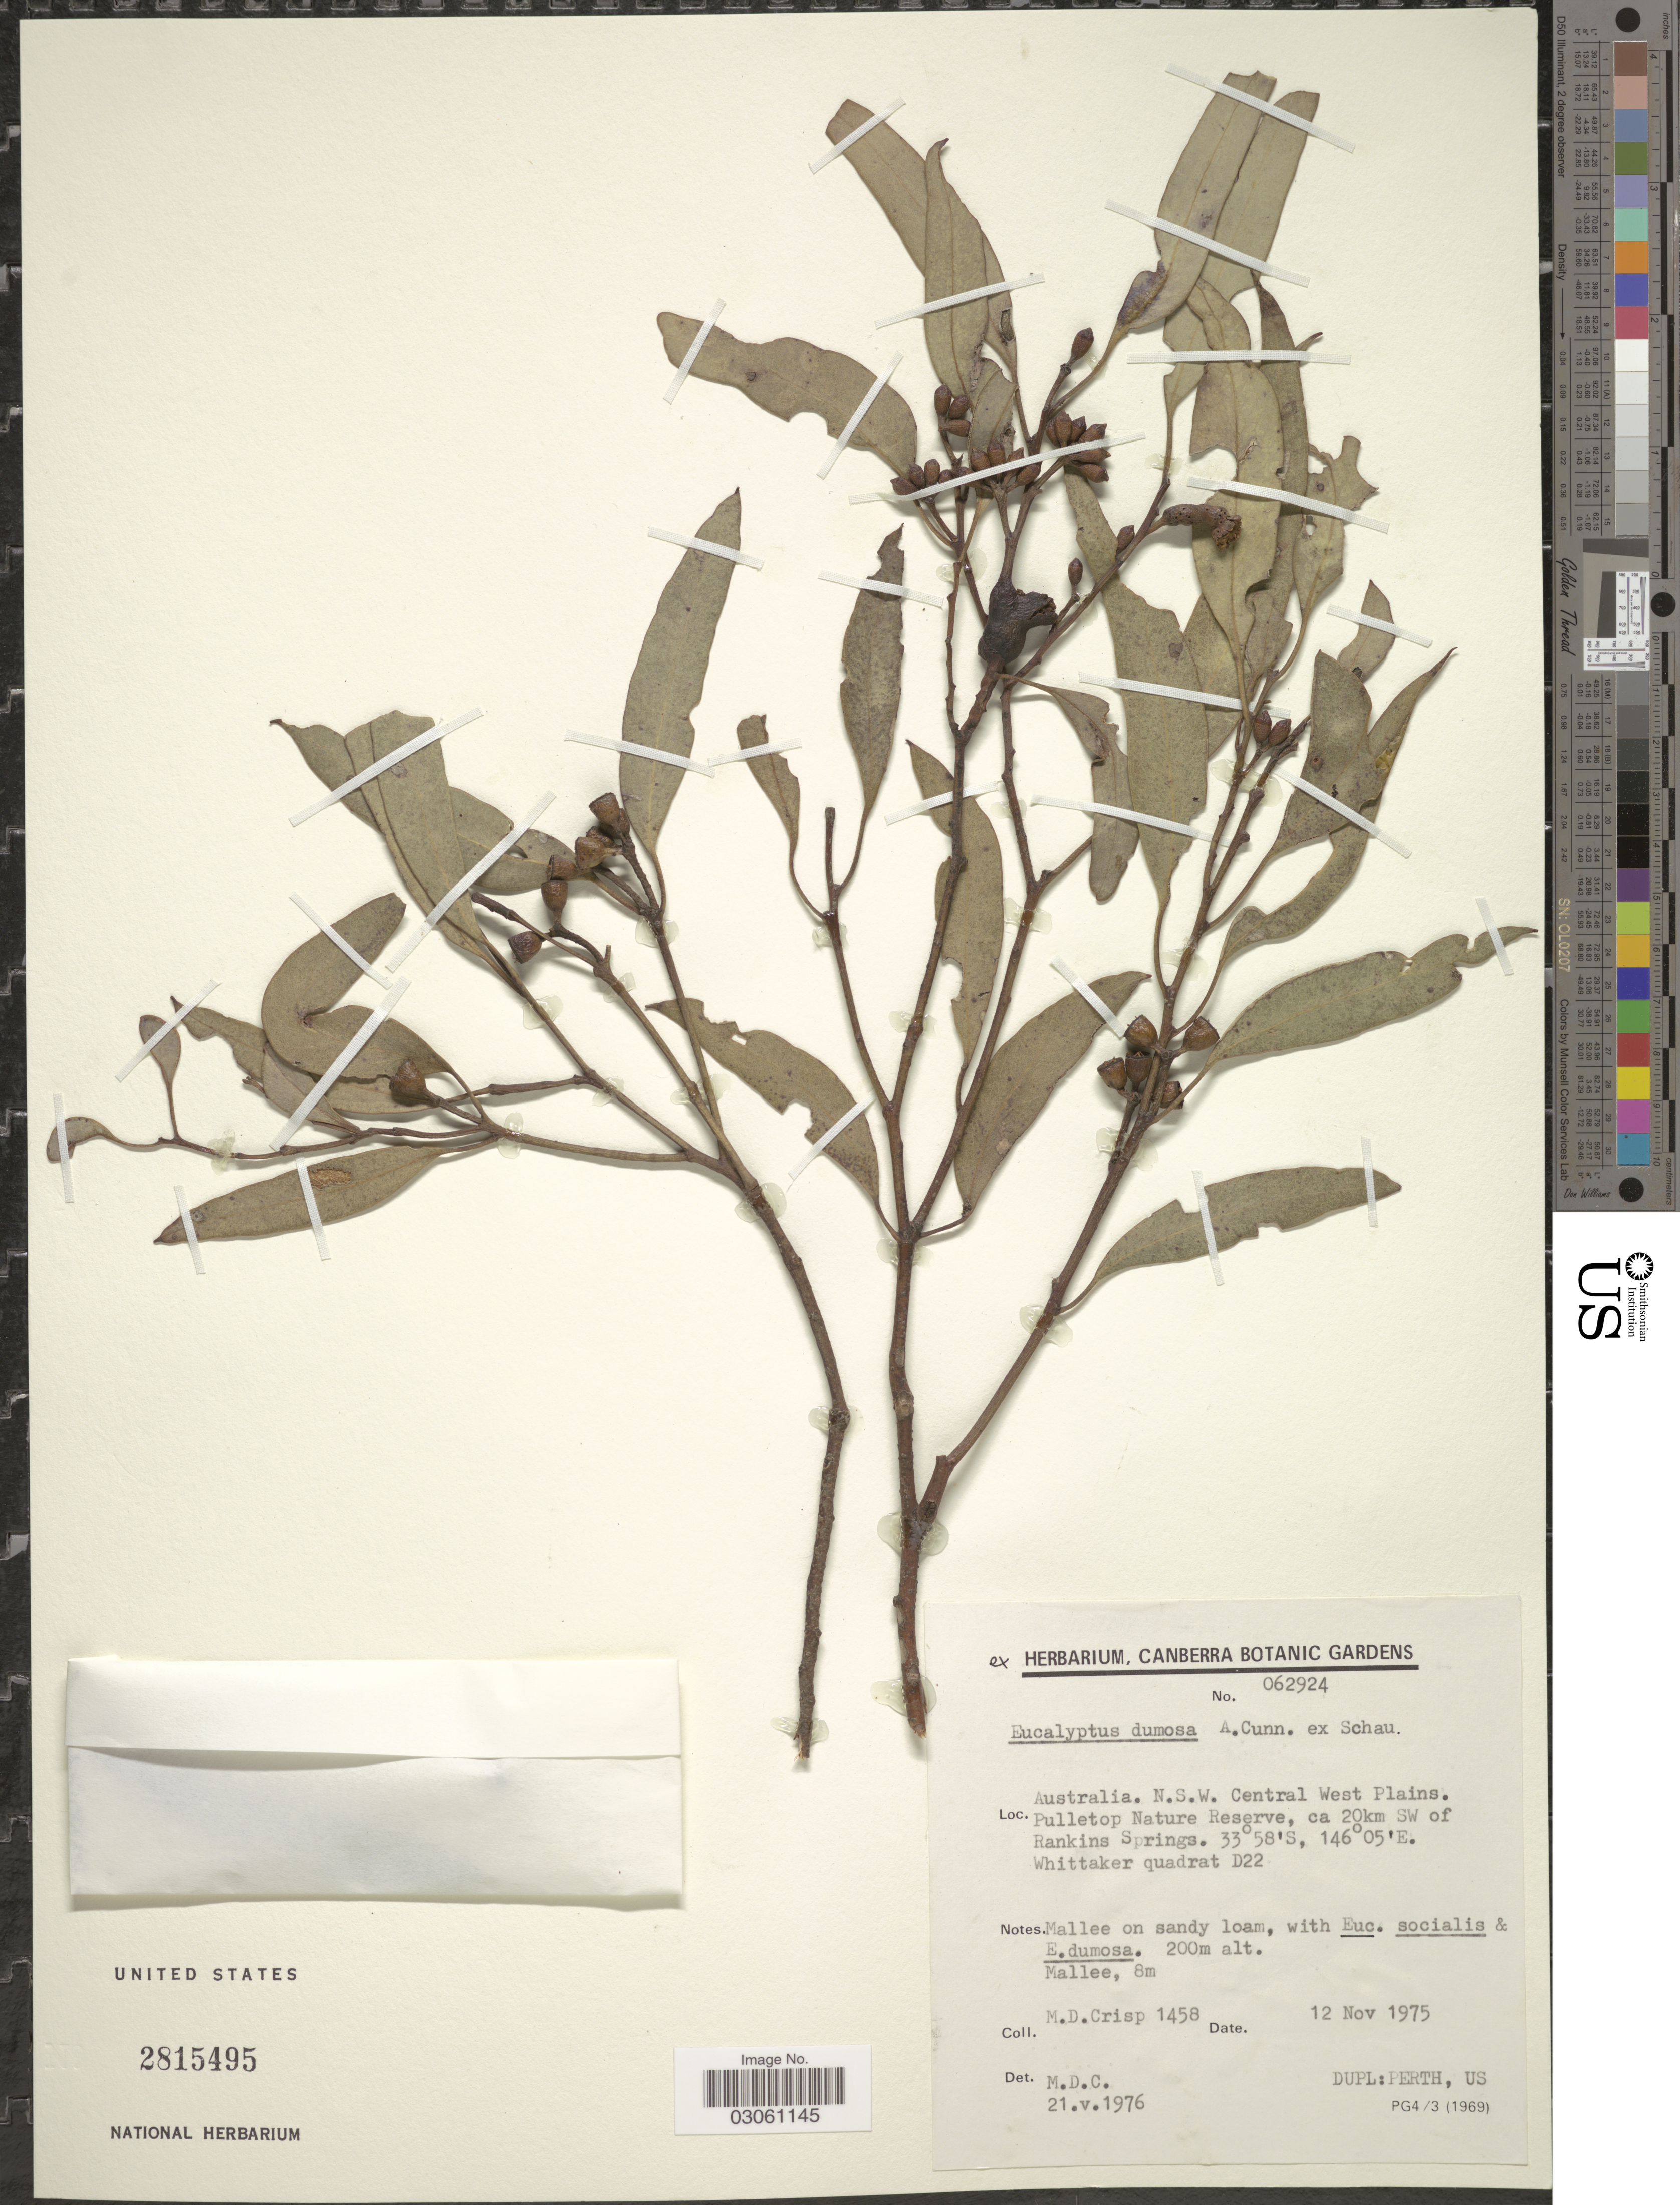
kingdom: Plantae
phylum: Tracheophyta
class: Magnoliopsida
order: Myrtales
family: Myrtaceae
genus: Eucalyptus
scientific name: Eucalyptus dumosa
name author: A. Cunn. ex Oxley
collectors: M. Crisp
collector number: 062924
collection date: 1975-11-12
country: Australia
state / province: New South Wales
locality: Central West Plains. Pulletop Nature Reserve, ca 20km SW of Rankins Springs. Whittaker quadrat D22.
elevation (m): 200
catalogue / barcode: US 2815495